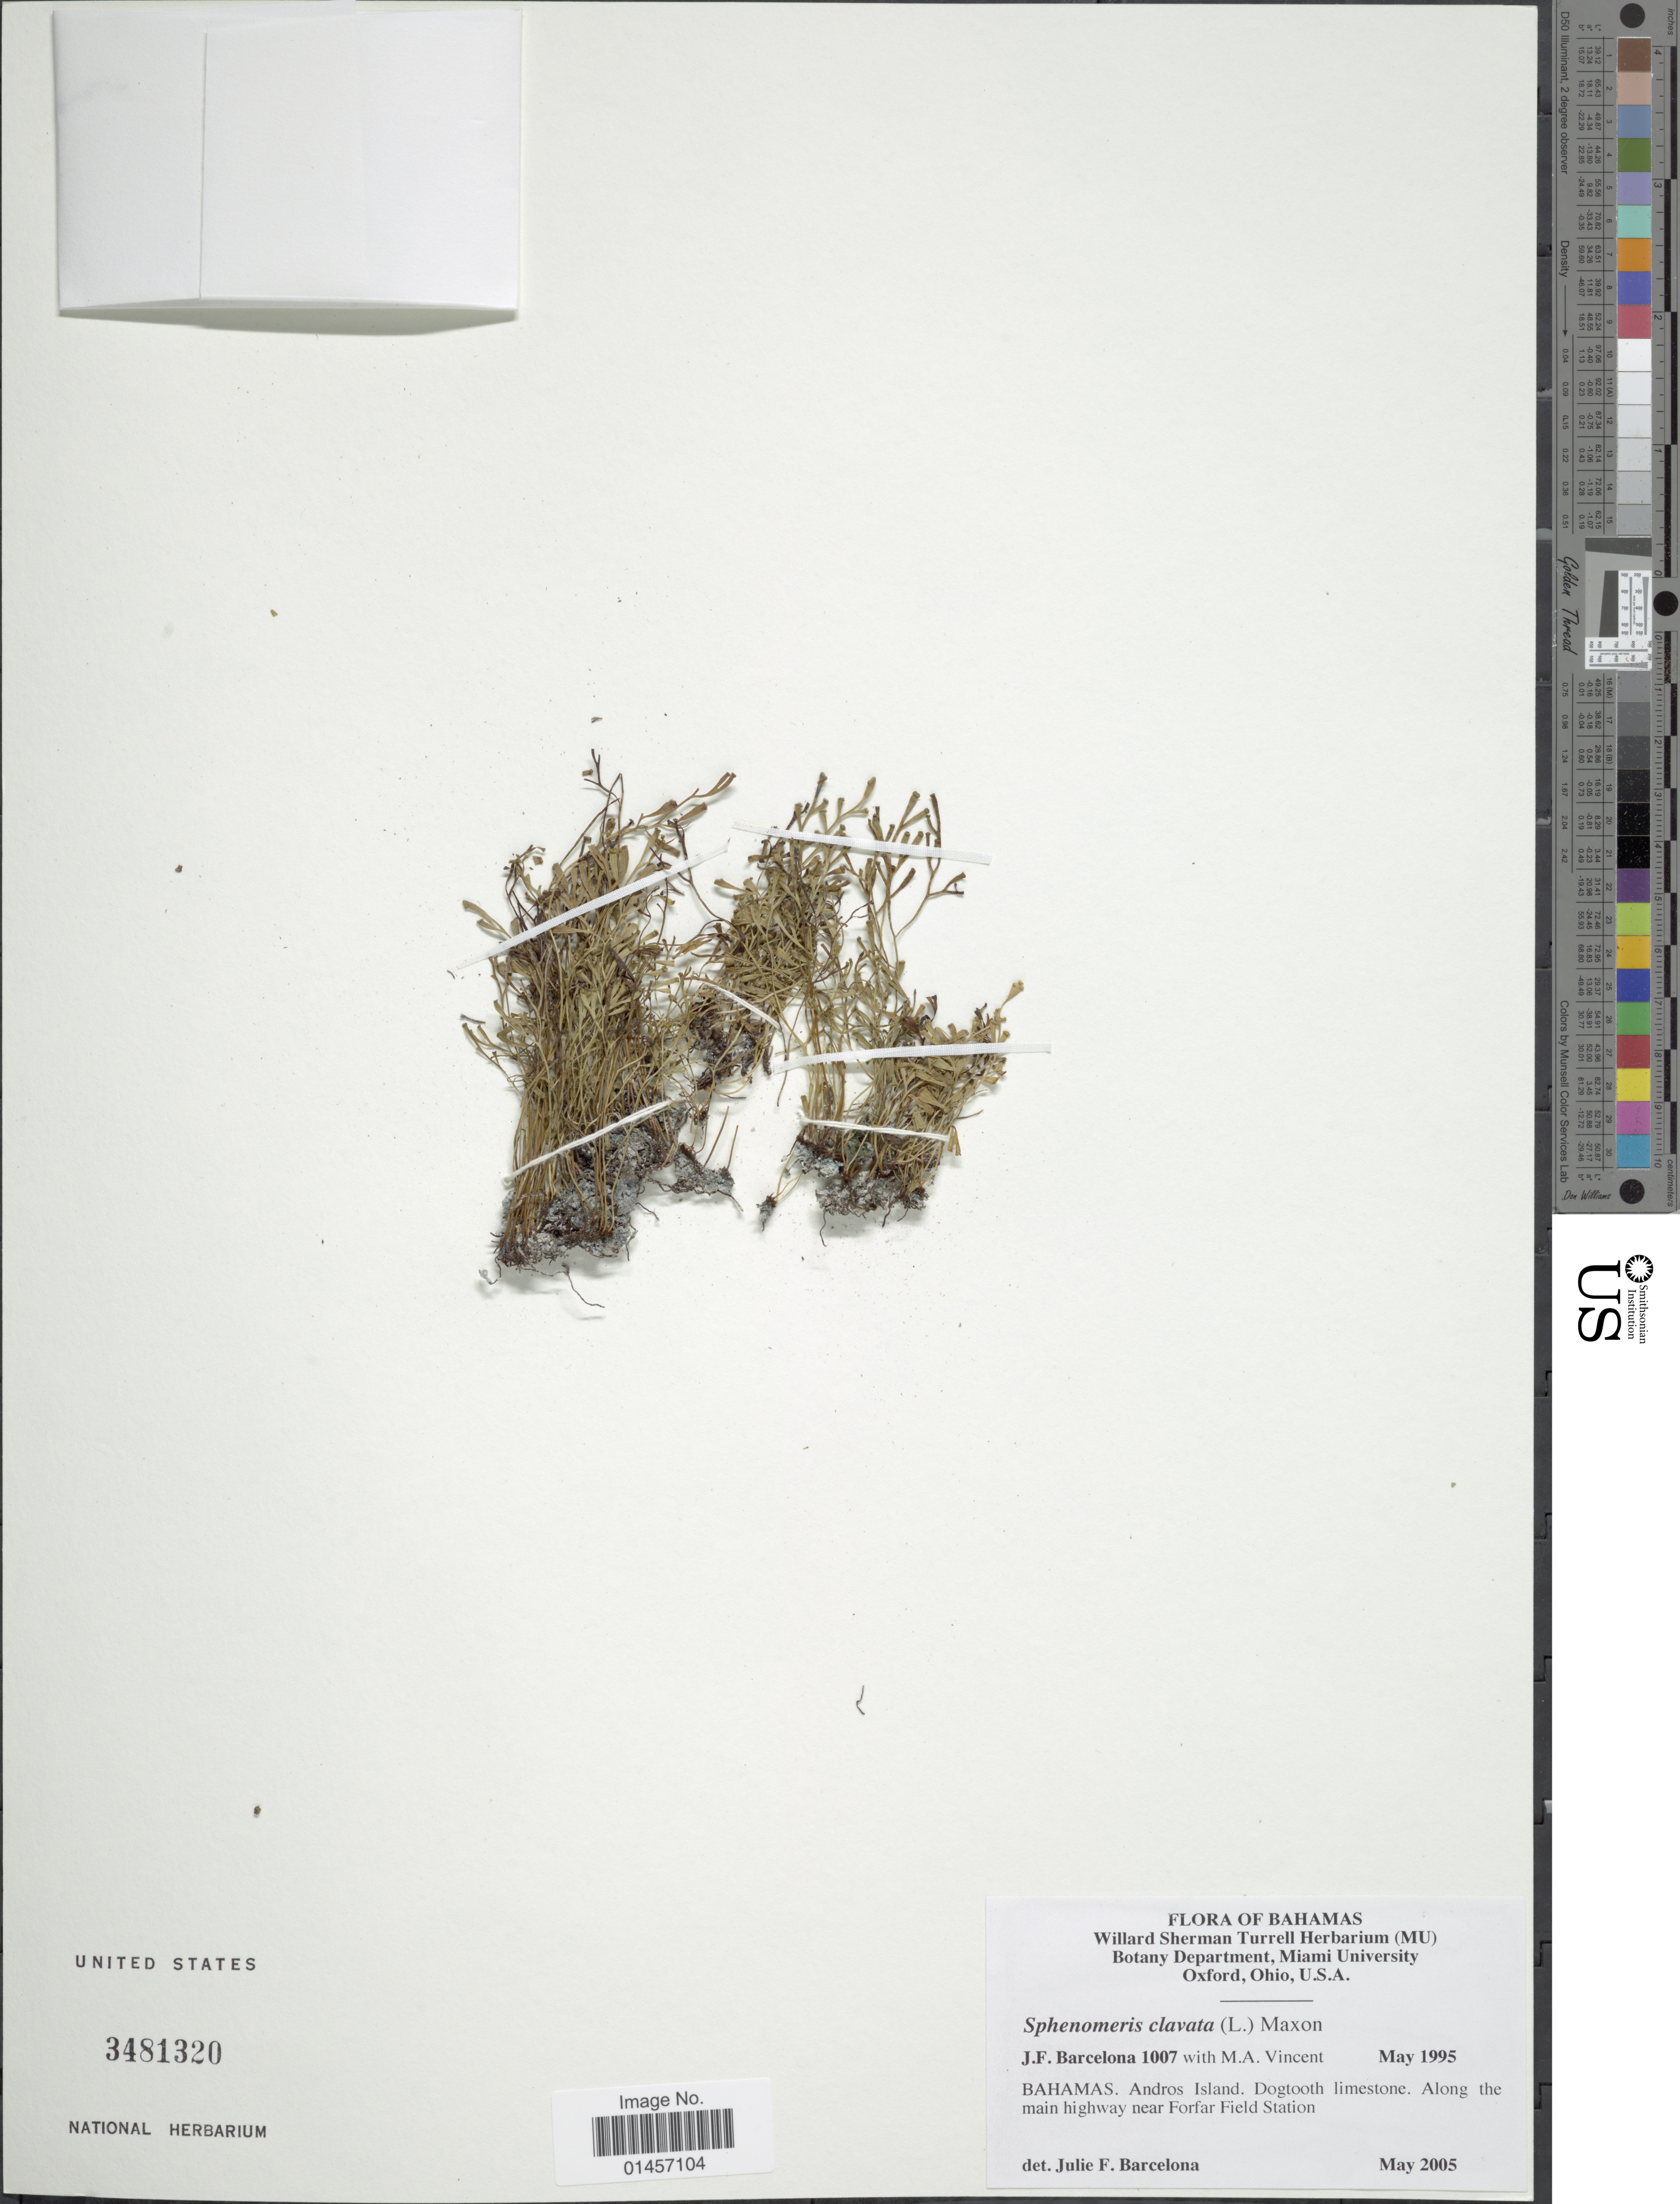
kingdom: Plantae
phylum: Tracheophyta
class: Polypodiopsida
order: Polypodiales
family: Lindsaeaceae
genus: Sphenomeris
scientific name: Sphenomeris clavata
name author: (L.) Maxon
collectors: J. F. Barcelona & M. Vincent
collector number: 1007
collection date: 1995-05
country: Bahamas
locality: Bahamas, Andros Island, Dogtooth limestone. along the main highway near Forfar Field Station.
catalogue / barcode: US 3481320